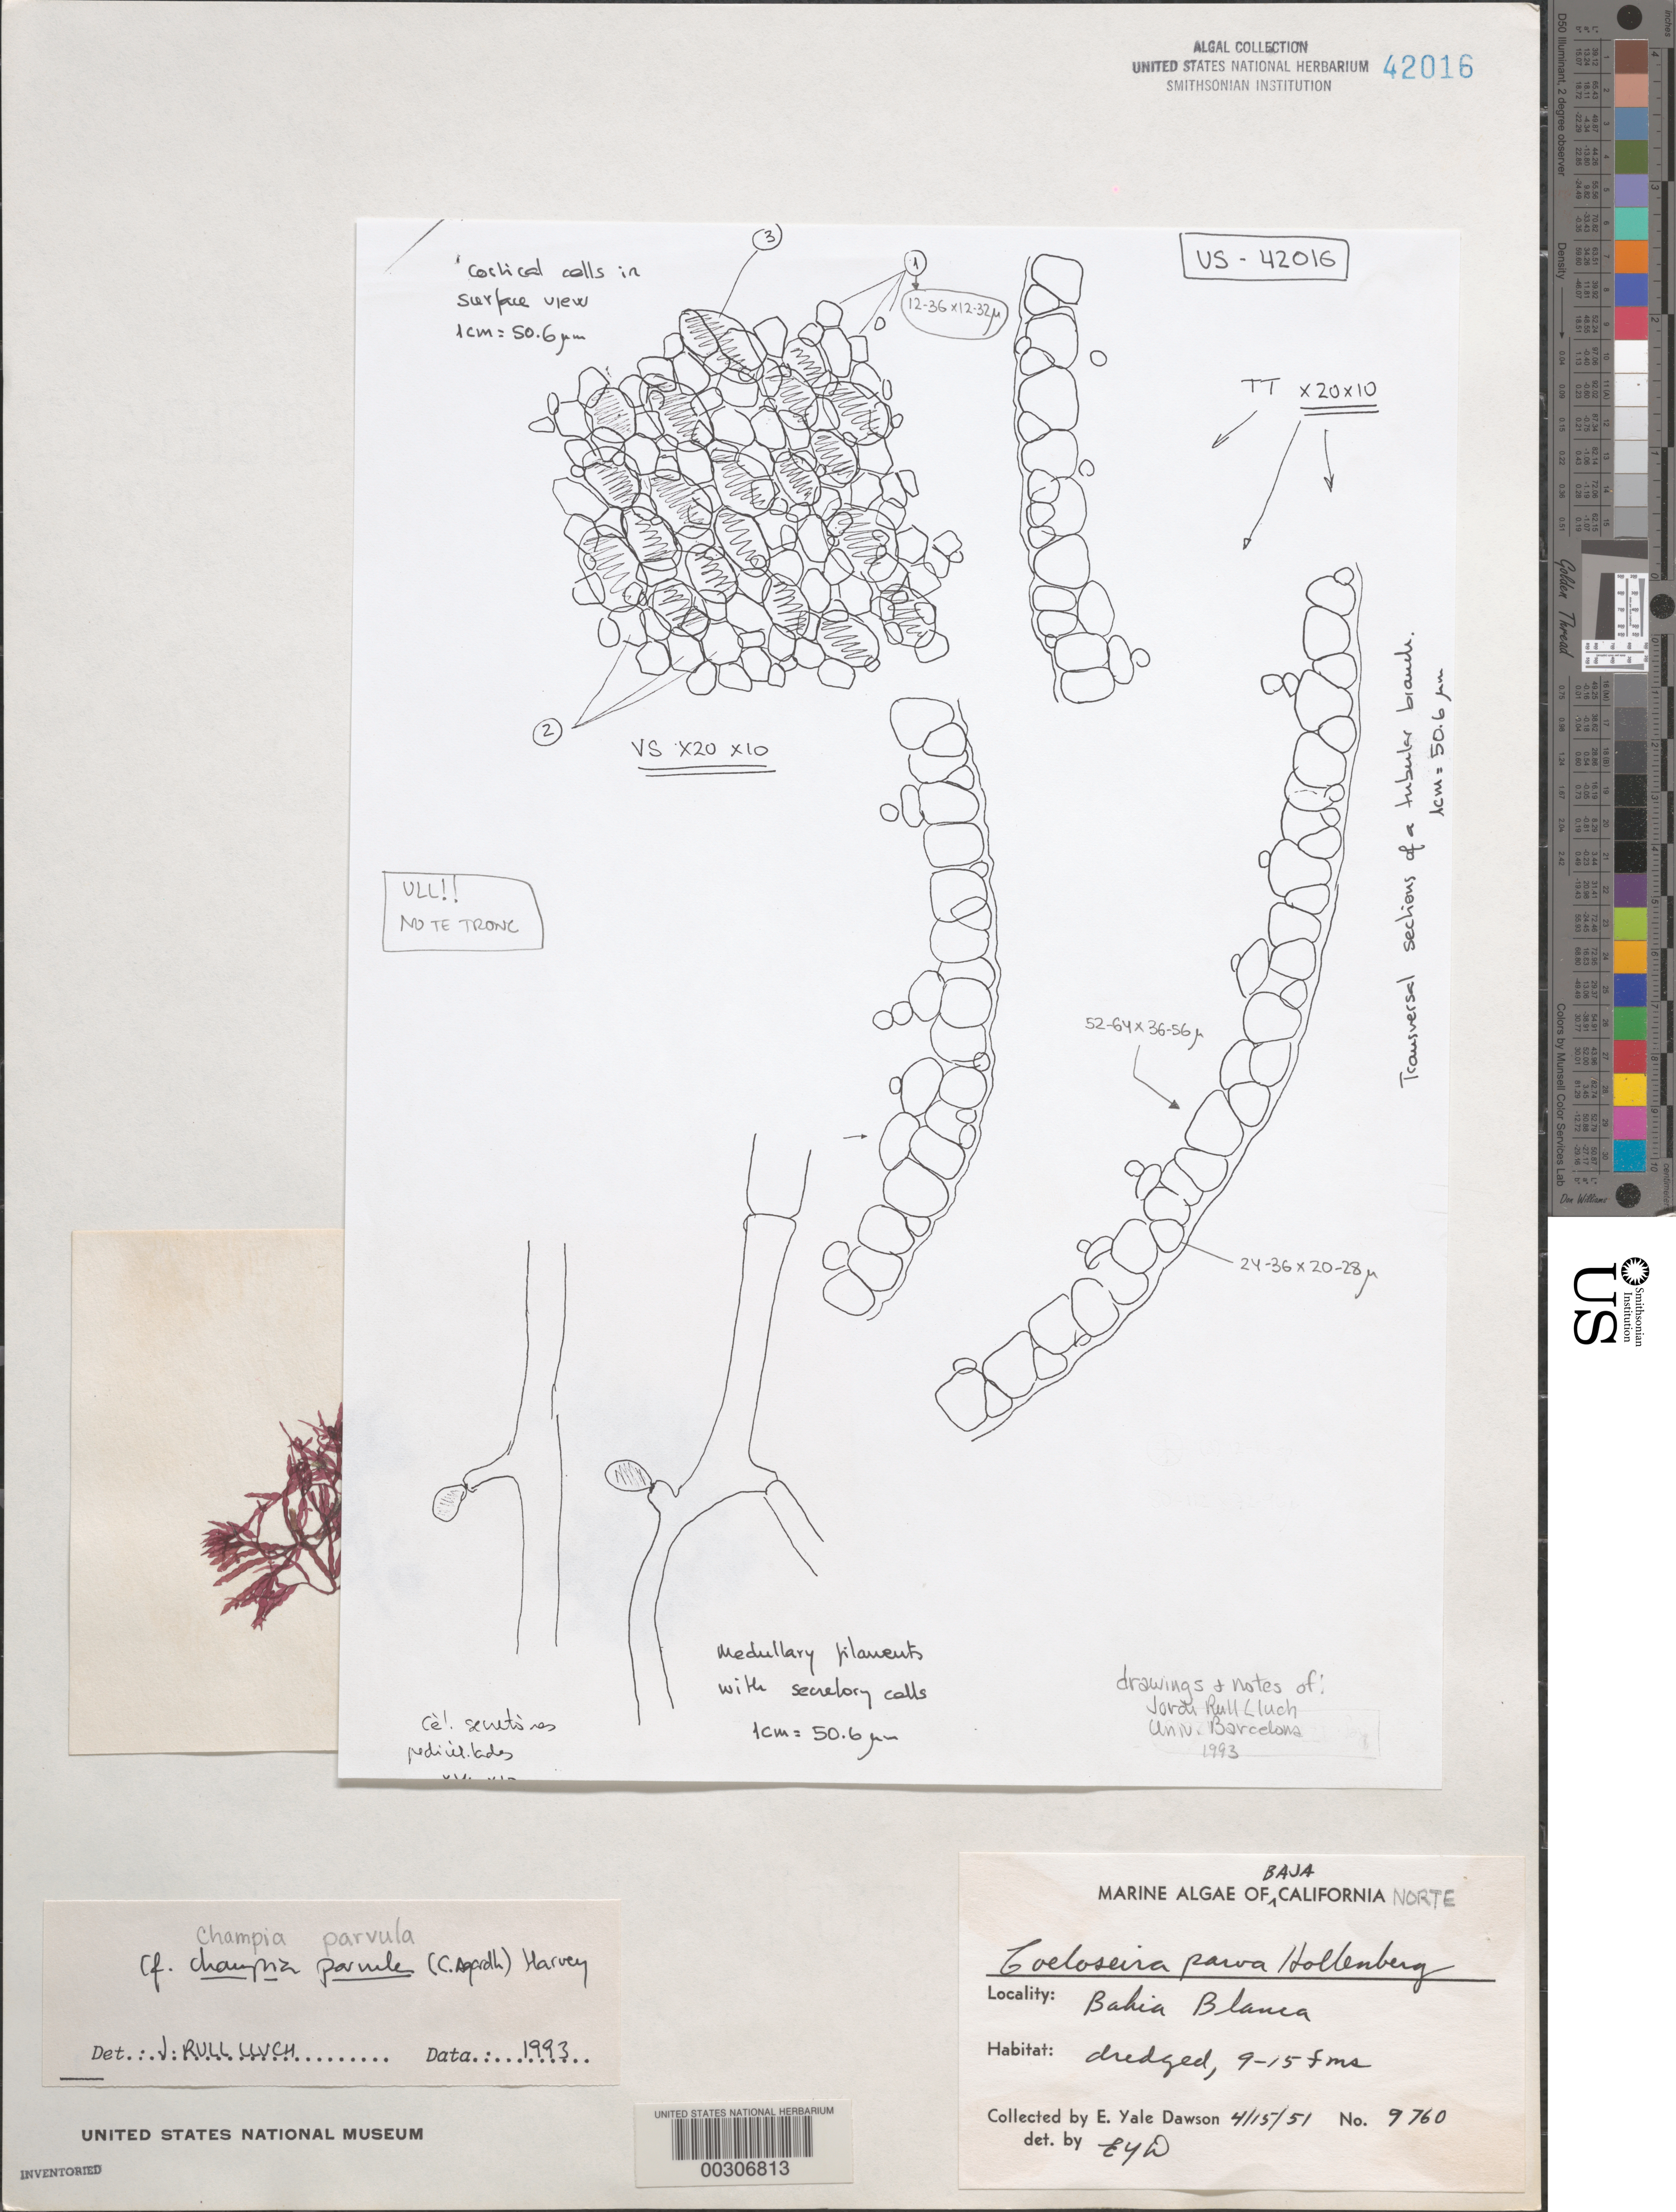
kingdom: Plantae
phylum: Rhodophyta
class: Florideophyceae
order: Rhodymeniales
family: Champiaceae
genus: Champia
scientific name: Champia parvula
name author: (C. Agardh) Harv.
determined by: Lluch, J. R.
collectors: E. Y. Dawson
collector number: EYD 9760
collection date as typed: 15 Apr 1951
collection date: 1951-04-15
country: Mexico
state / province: Baja California Norte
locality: Bahia Blanca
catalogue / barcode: US 42016